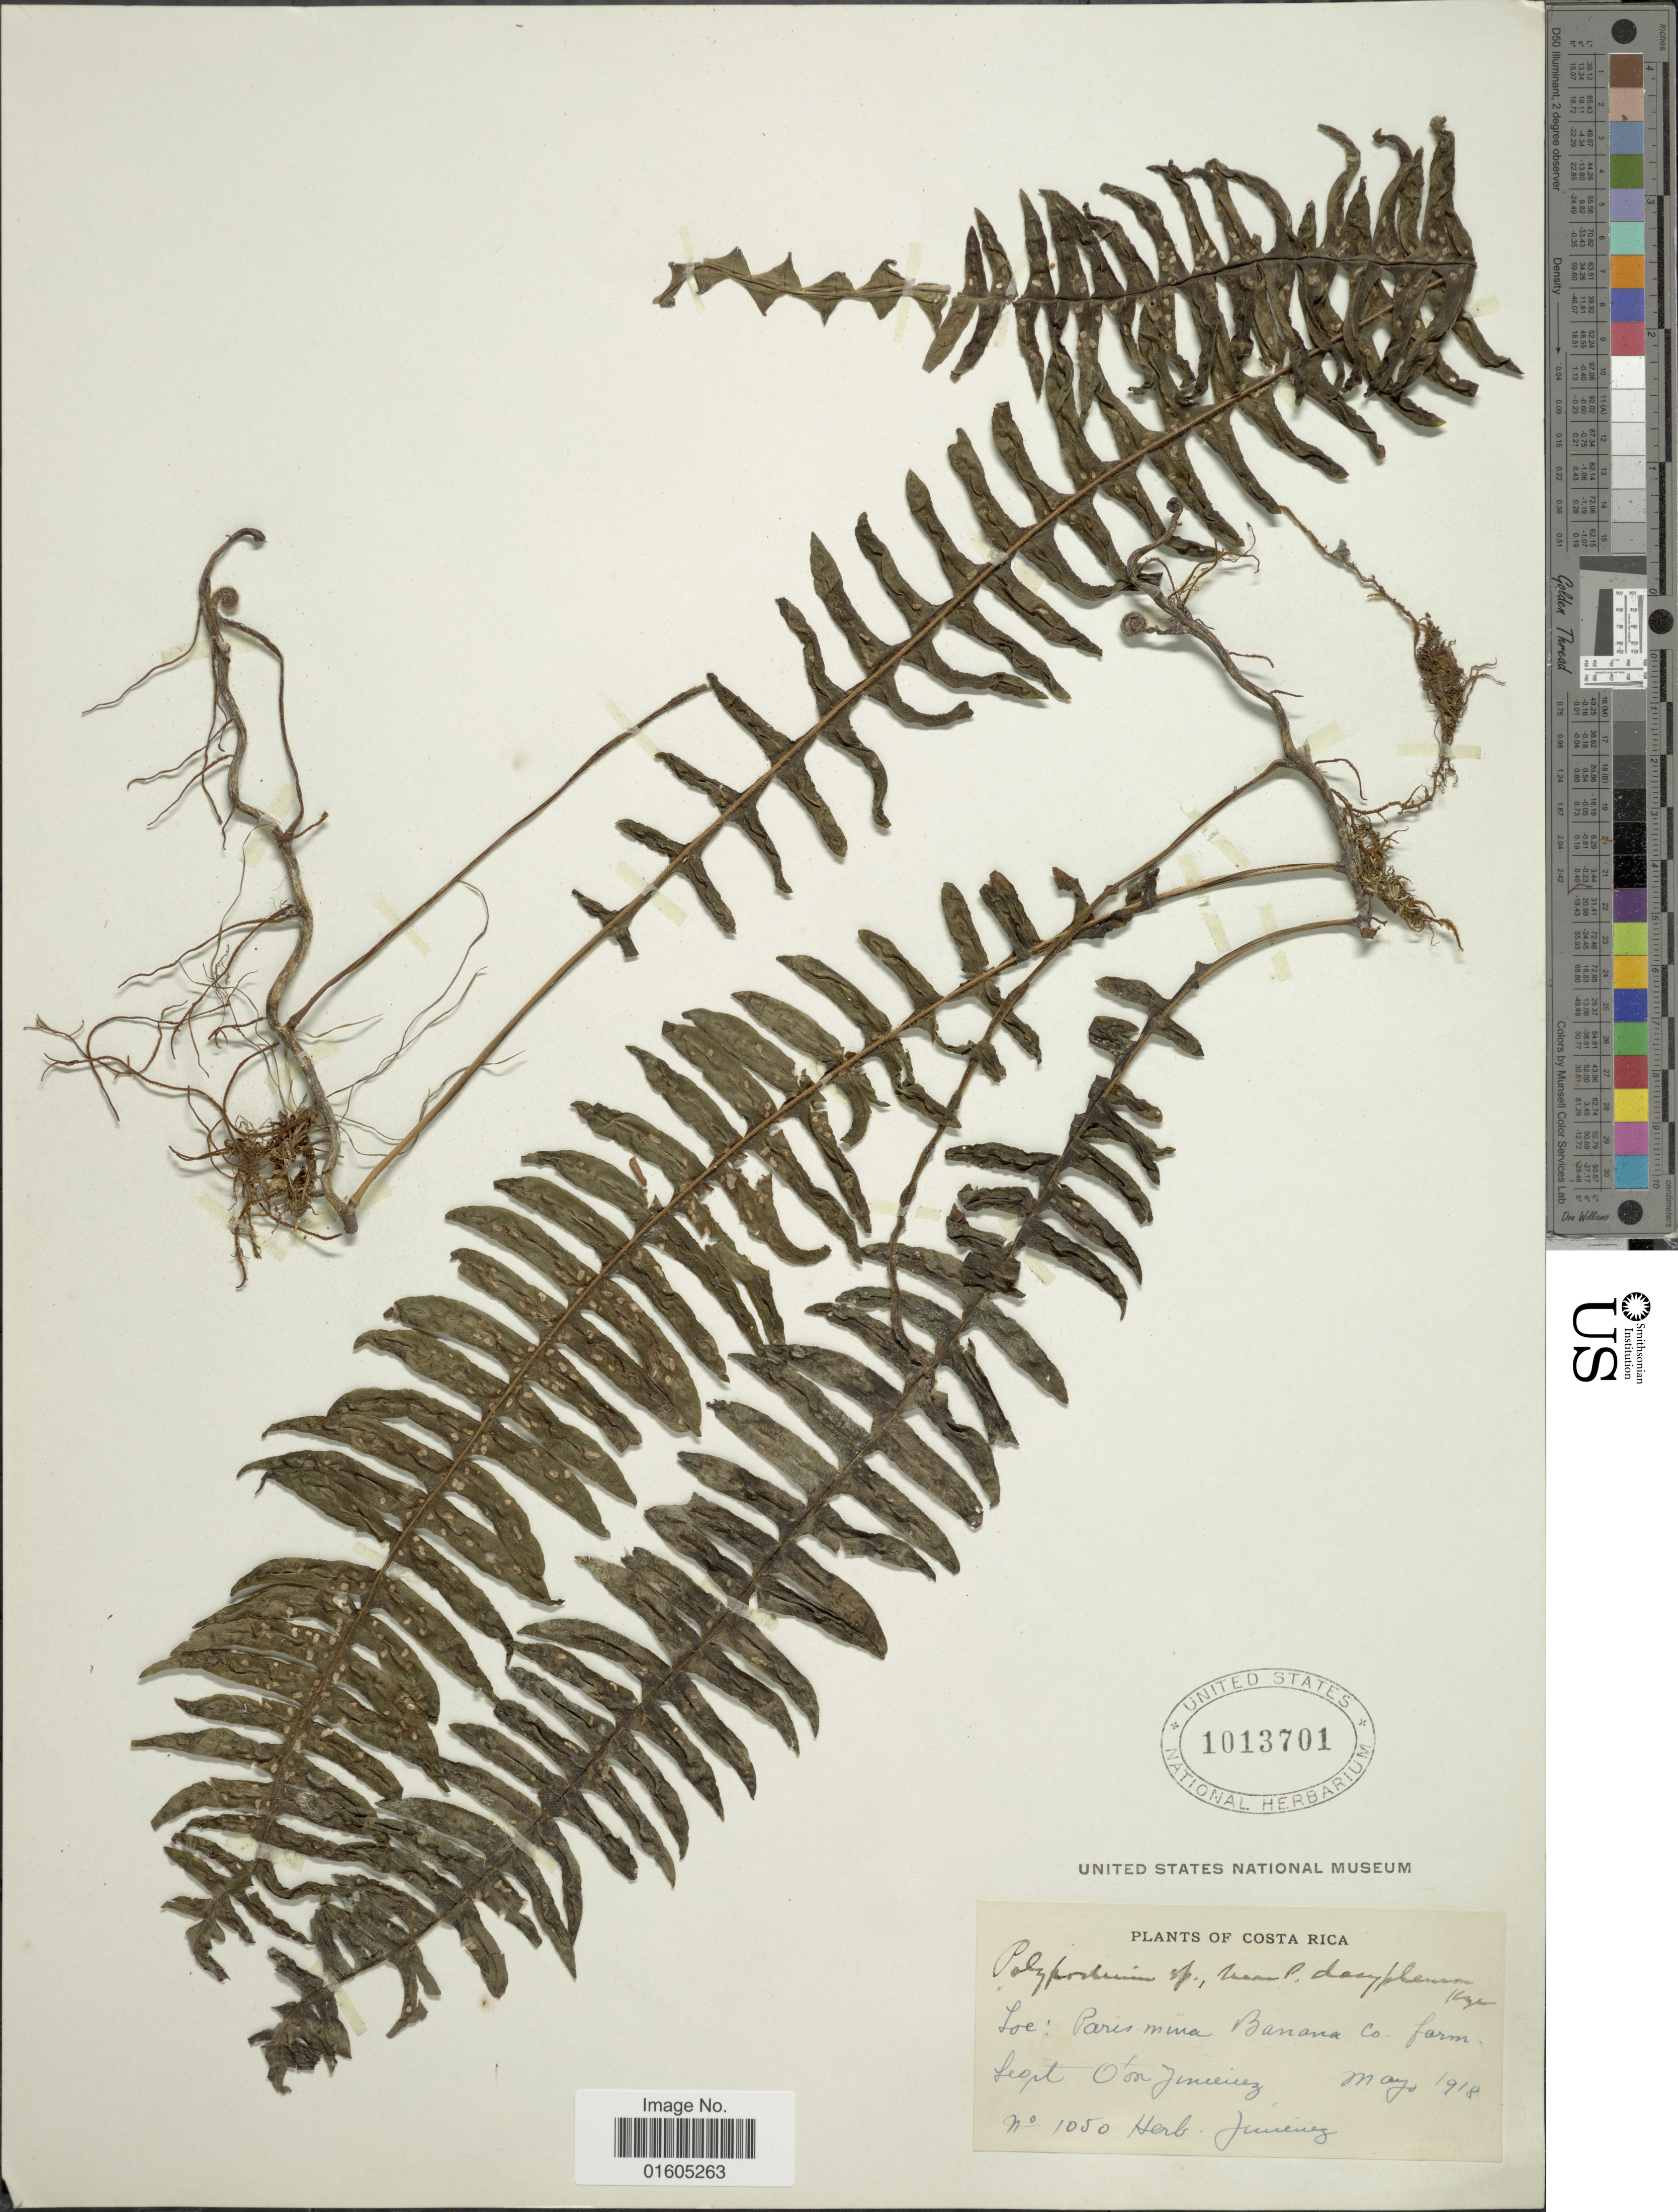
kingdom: Plantae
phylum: Tracheophyta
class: Polypodiopsida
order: Polypodiales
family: Polypodiaceae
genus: Serpocaulon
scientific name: Serpocaulon loriciforme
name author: (Rosenst.) A.R. Sm.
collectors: O. Jimenez L.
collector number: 1050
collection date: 1918-05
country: Costa Rica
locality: Parismina, Banana Co. farm